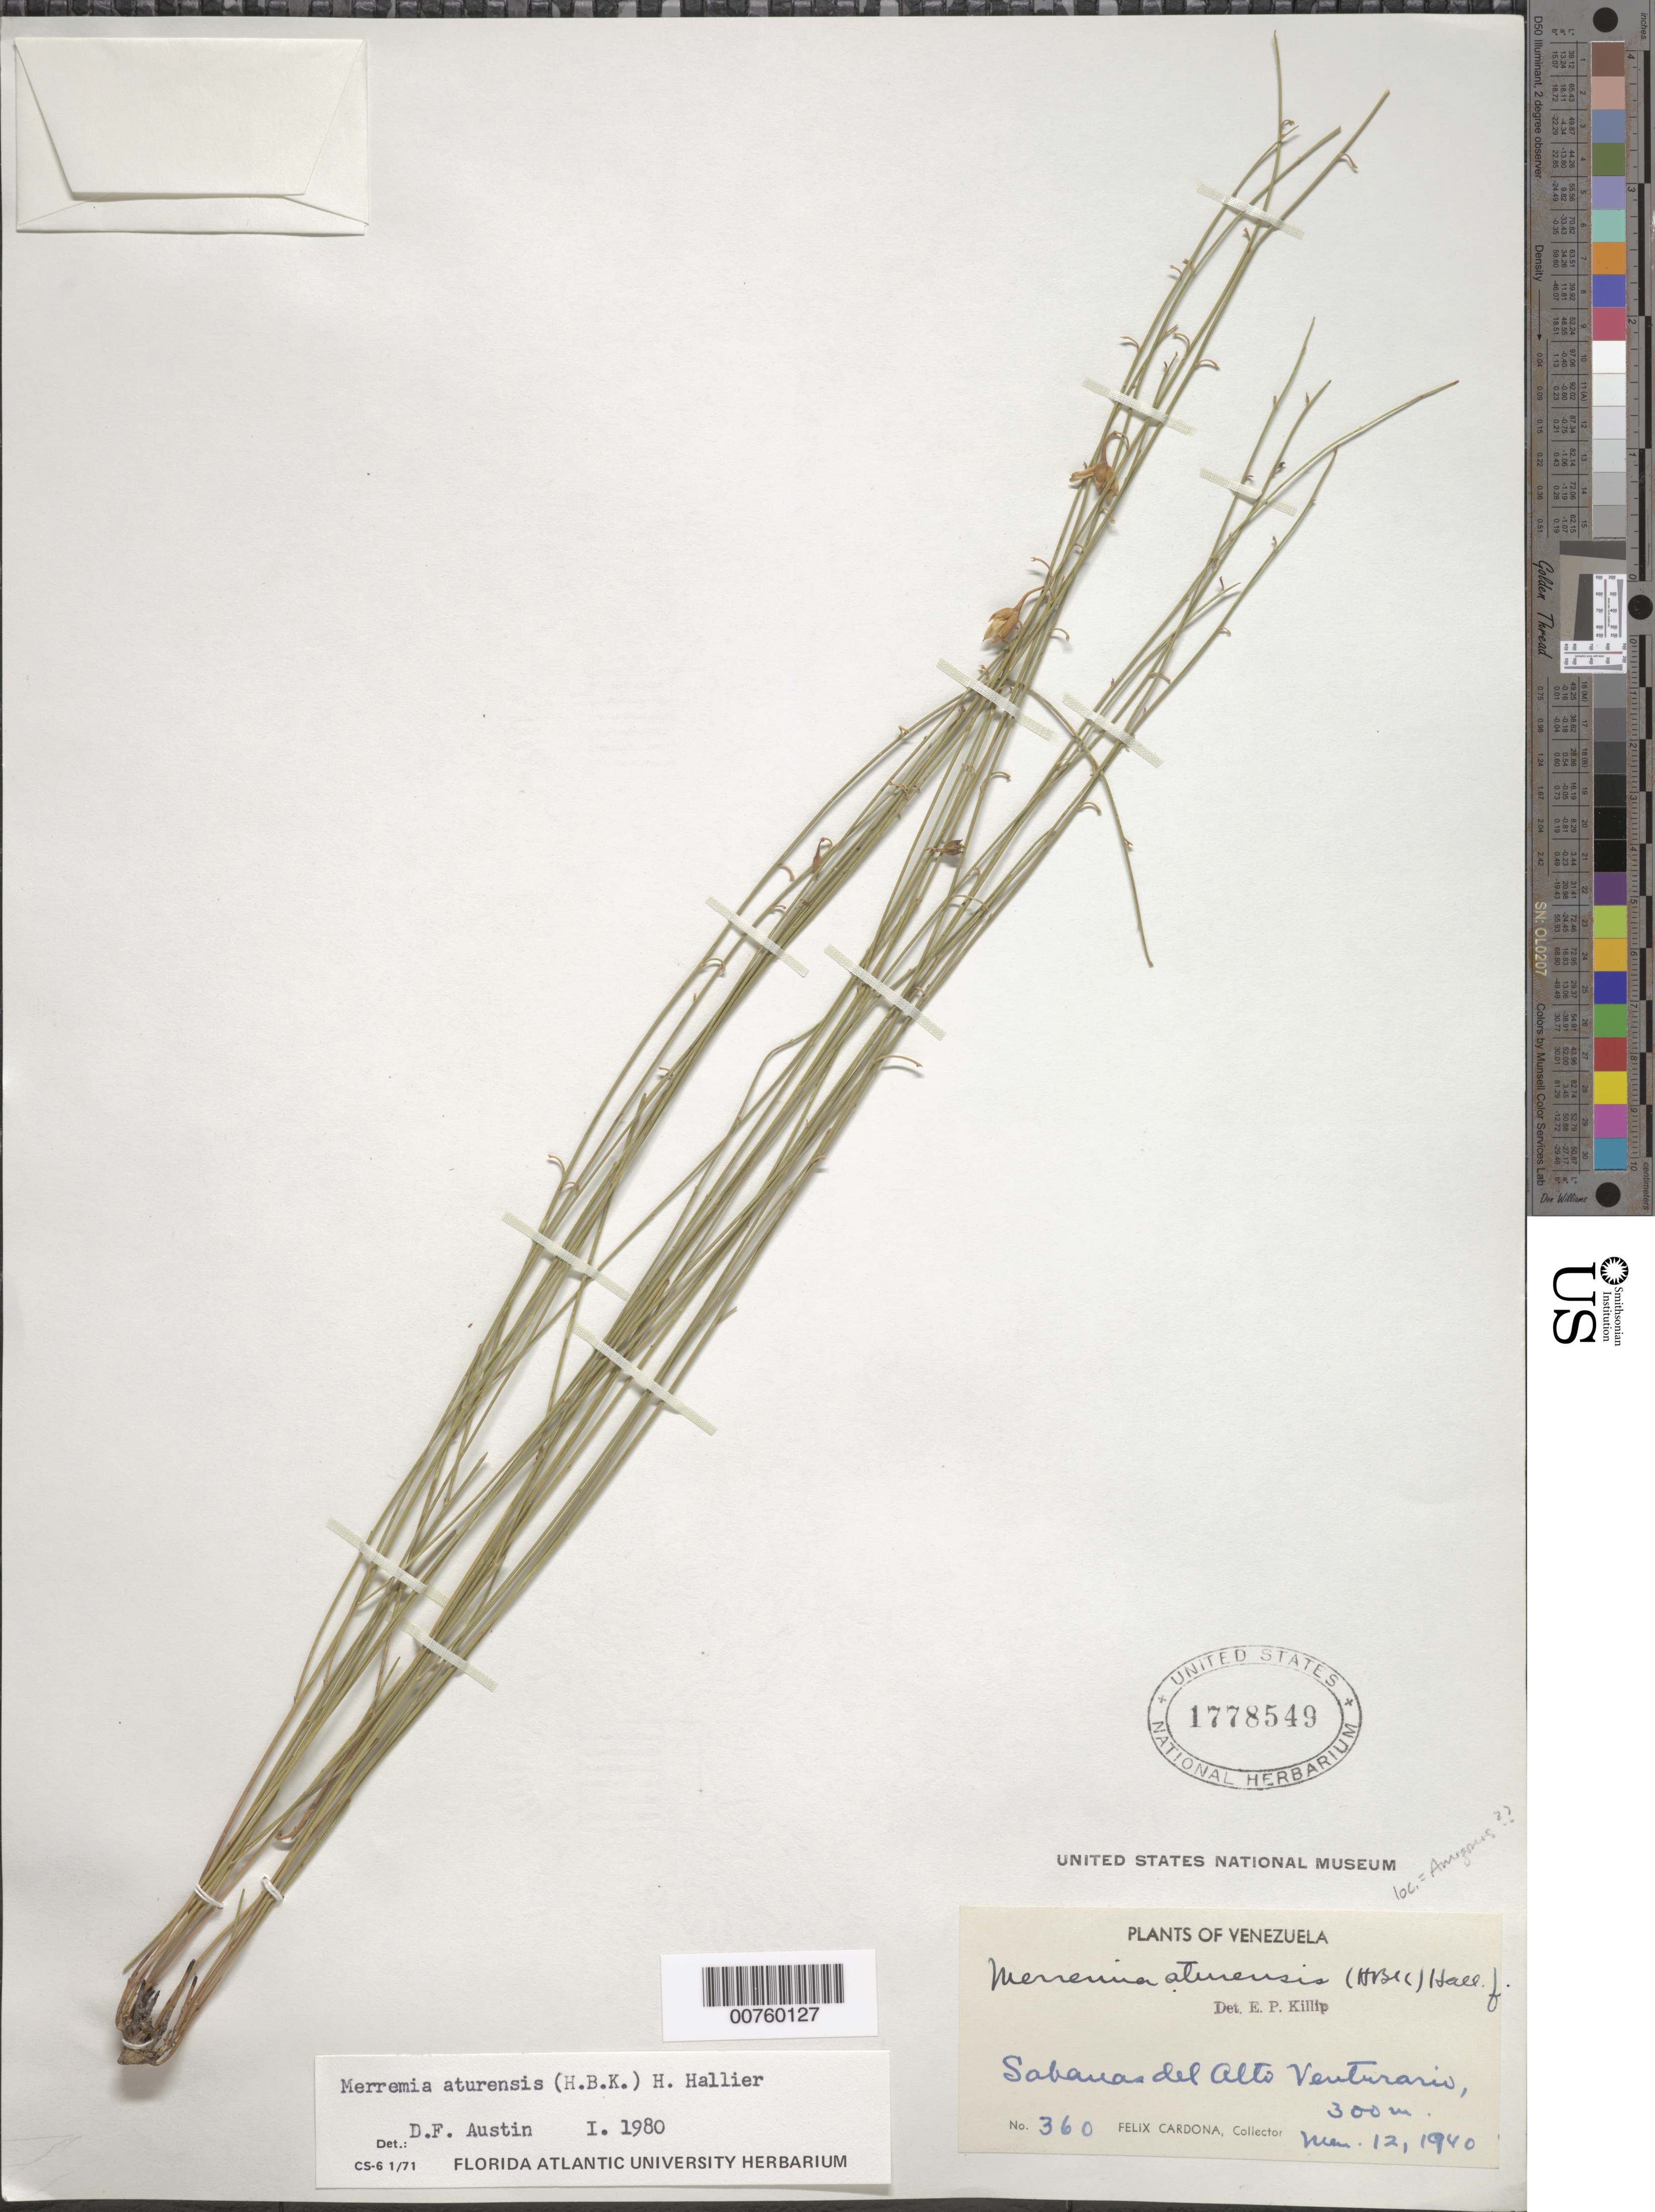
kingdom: Plantae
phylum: Tracheophyta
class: Magnoliopsida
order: Solanales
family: Convolvulaceae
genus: Distimake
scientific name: Distimake aturensis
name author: (Kunth) A. R. Simões & Staples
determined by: Strong, Mark T., (BOT), Smithsonian Institution - National Museum of Natural History (UNITED STATES)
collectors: F. Cardona Puig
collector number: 360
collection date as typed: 12-Mar-40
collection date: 1940-03-12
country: Venezuela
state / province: Amazonas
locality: Alto Venturarío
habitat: Savanna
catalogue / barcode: US 1778549